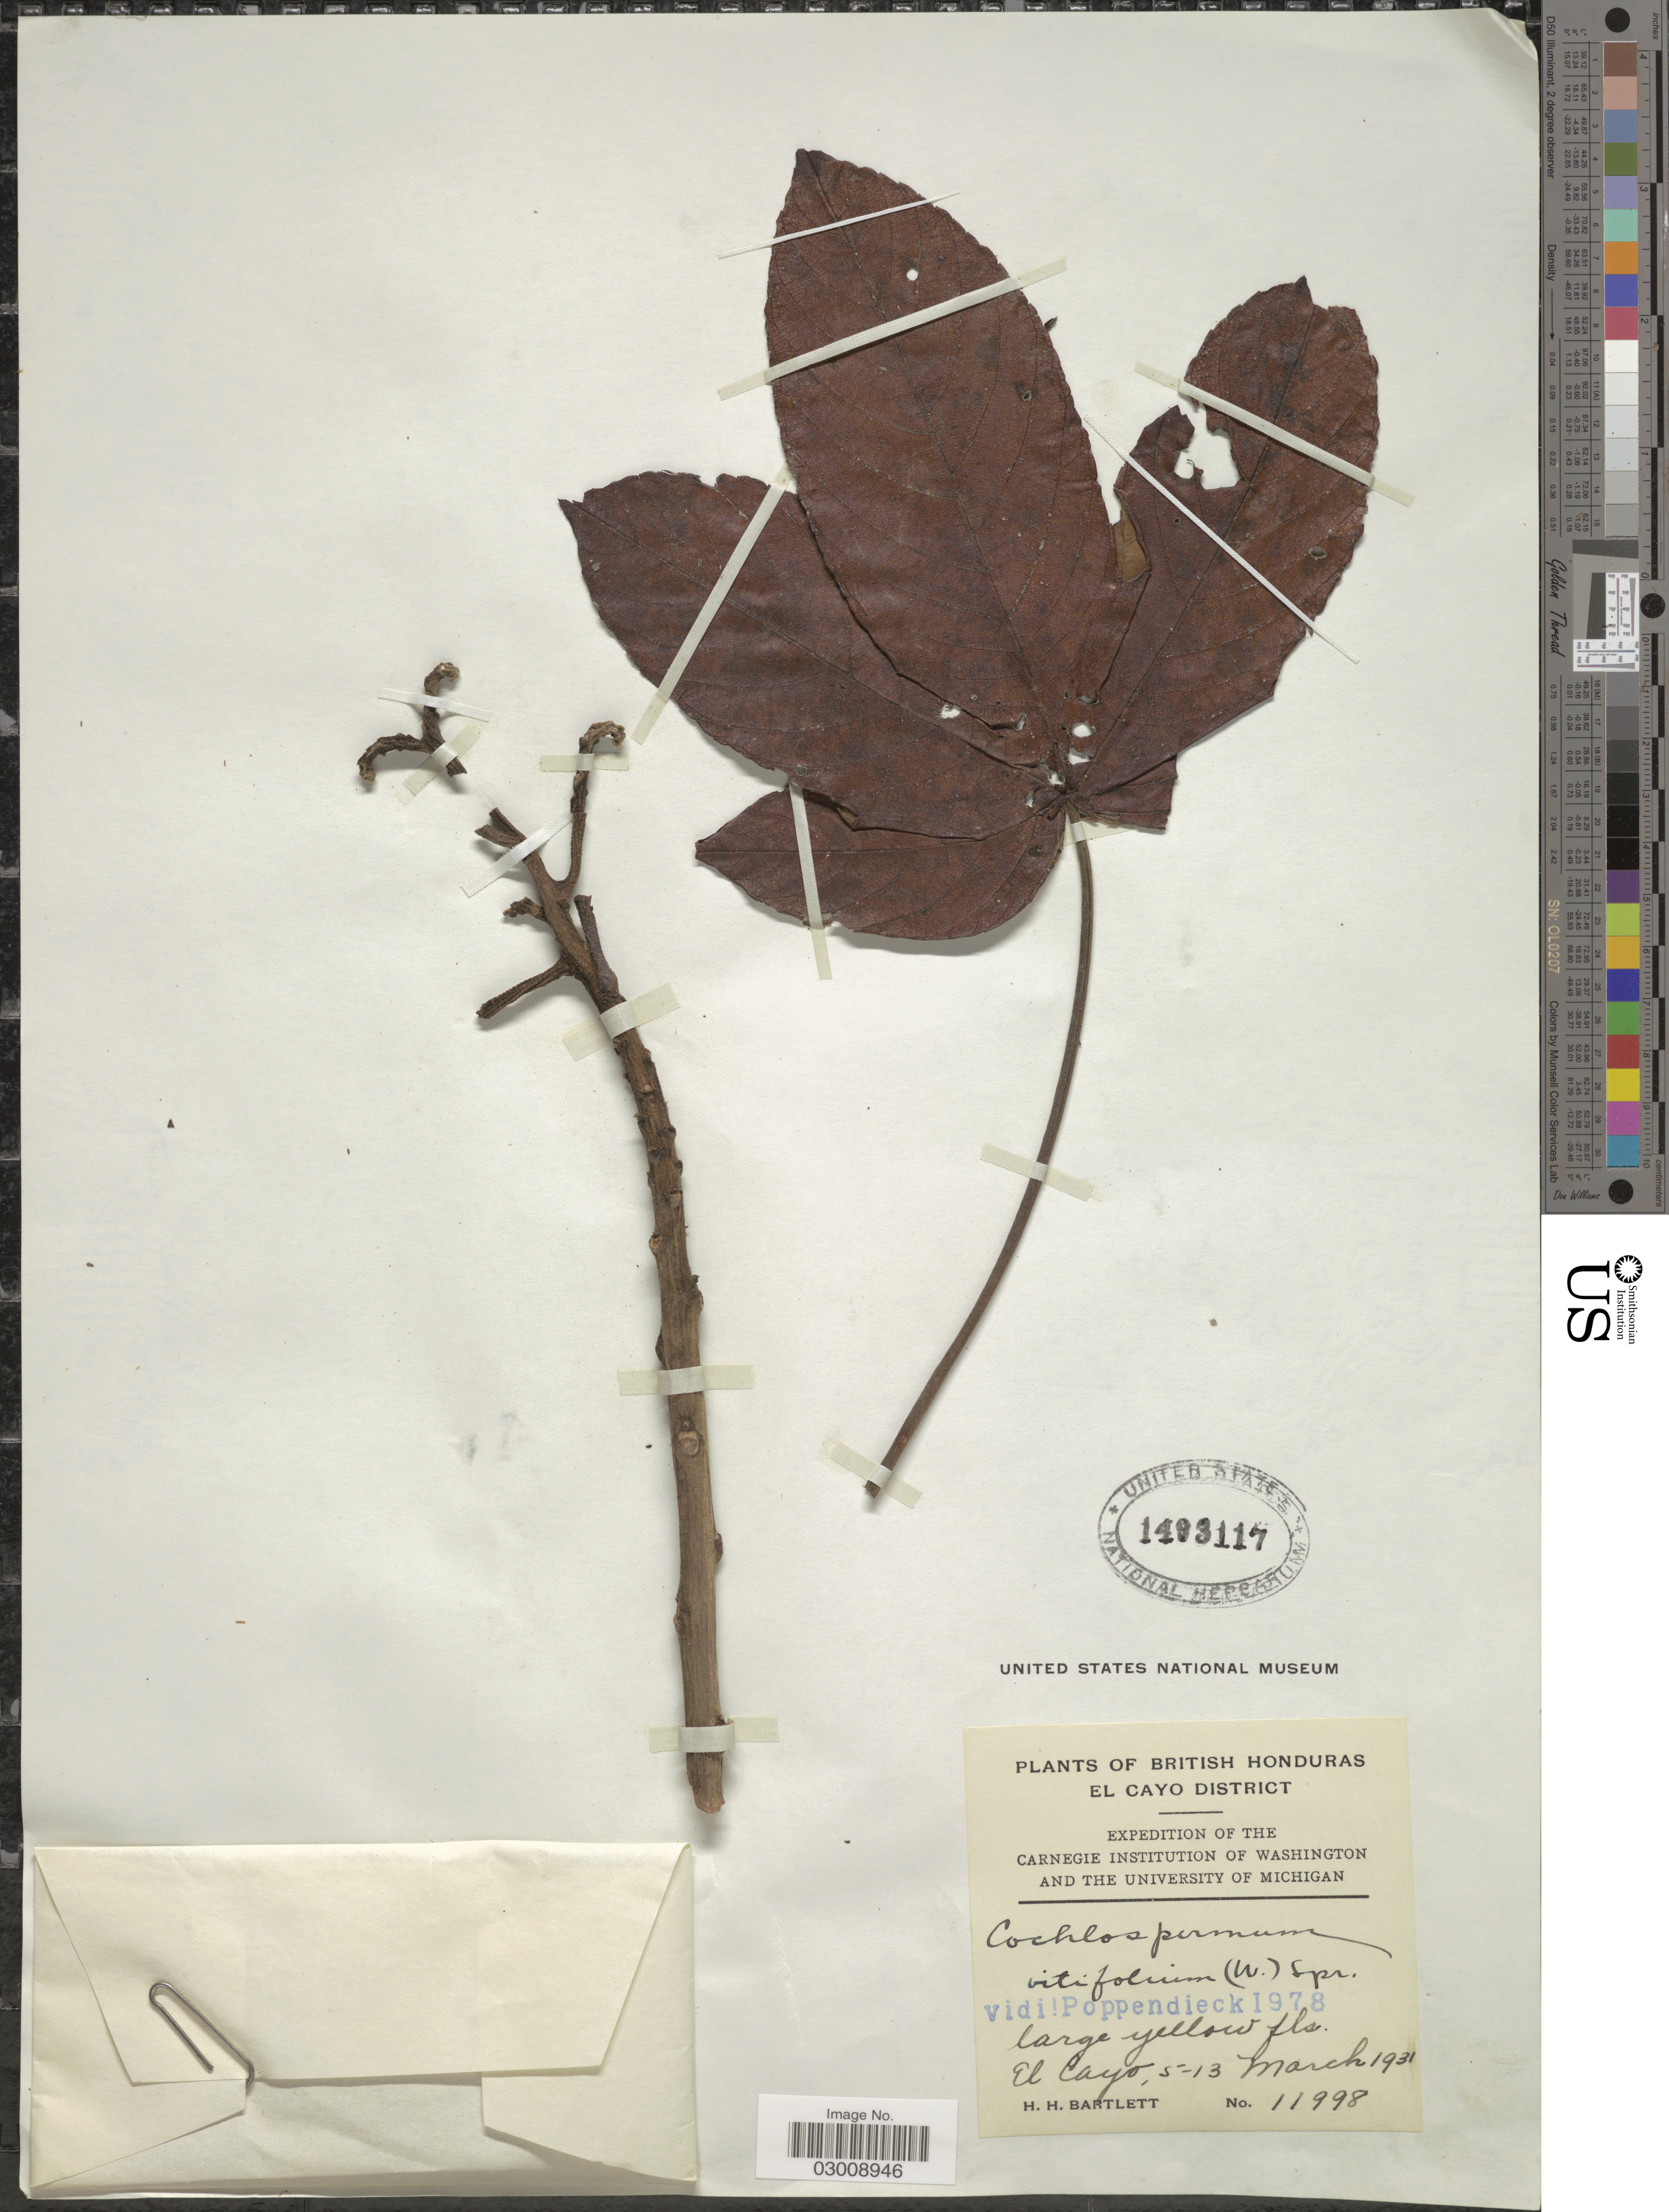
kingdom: Plantae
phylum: Tracheophyta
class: Magnoliopsida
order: Malvales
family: Cochlospermaceae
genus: Cochlospermum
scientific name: Cochlospermum vitifolium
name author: (Willd.) Spreng.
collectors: H. H. Bartlett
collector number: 11998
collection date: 1931-03-05/1931-03-13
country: Belize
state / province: Cayo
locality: British Honduras. El Cayo District. El Cayo.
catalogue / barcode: US 1493117